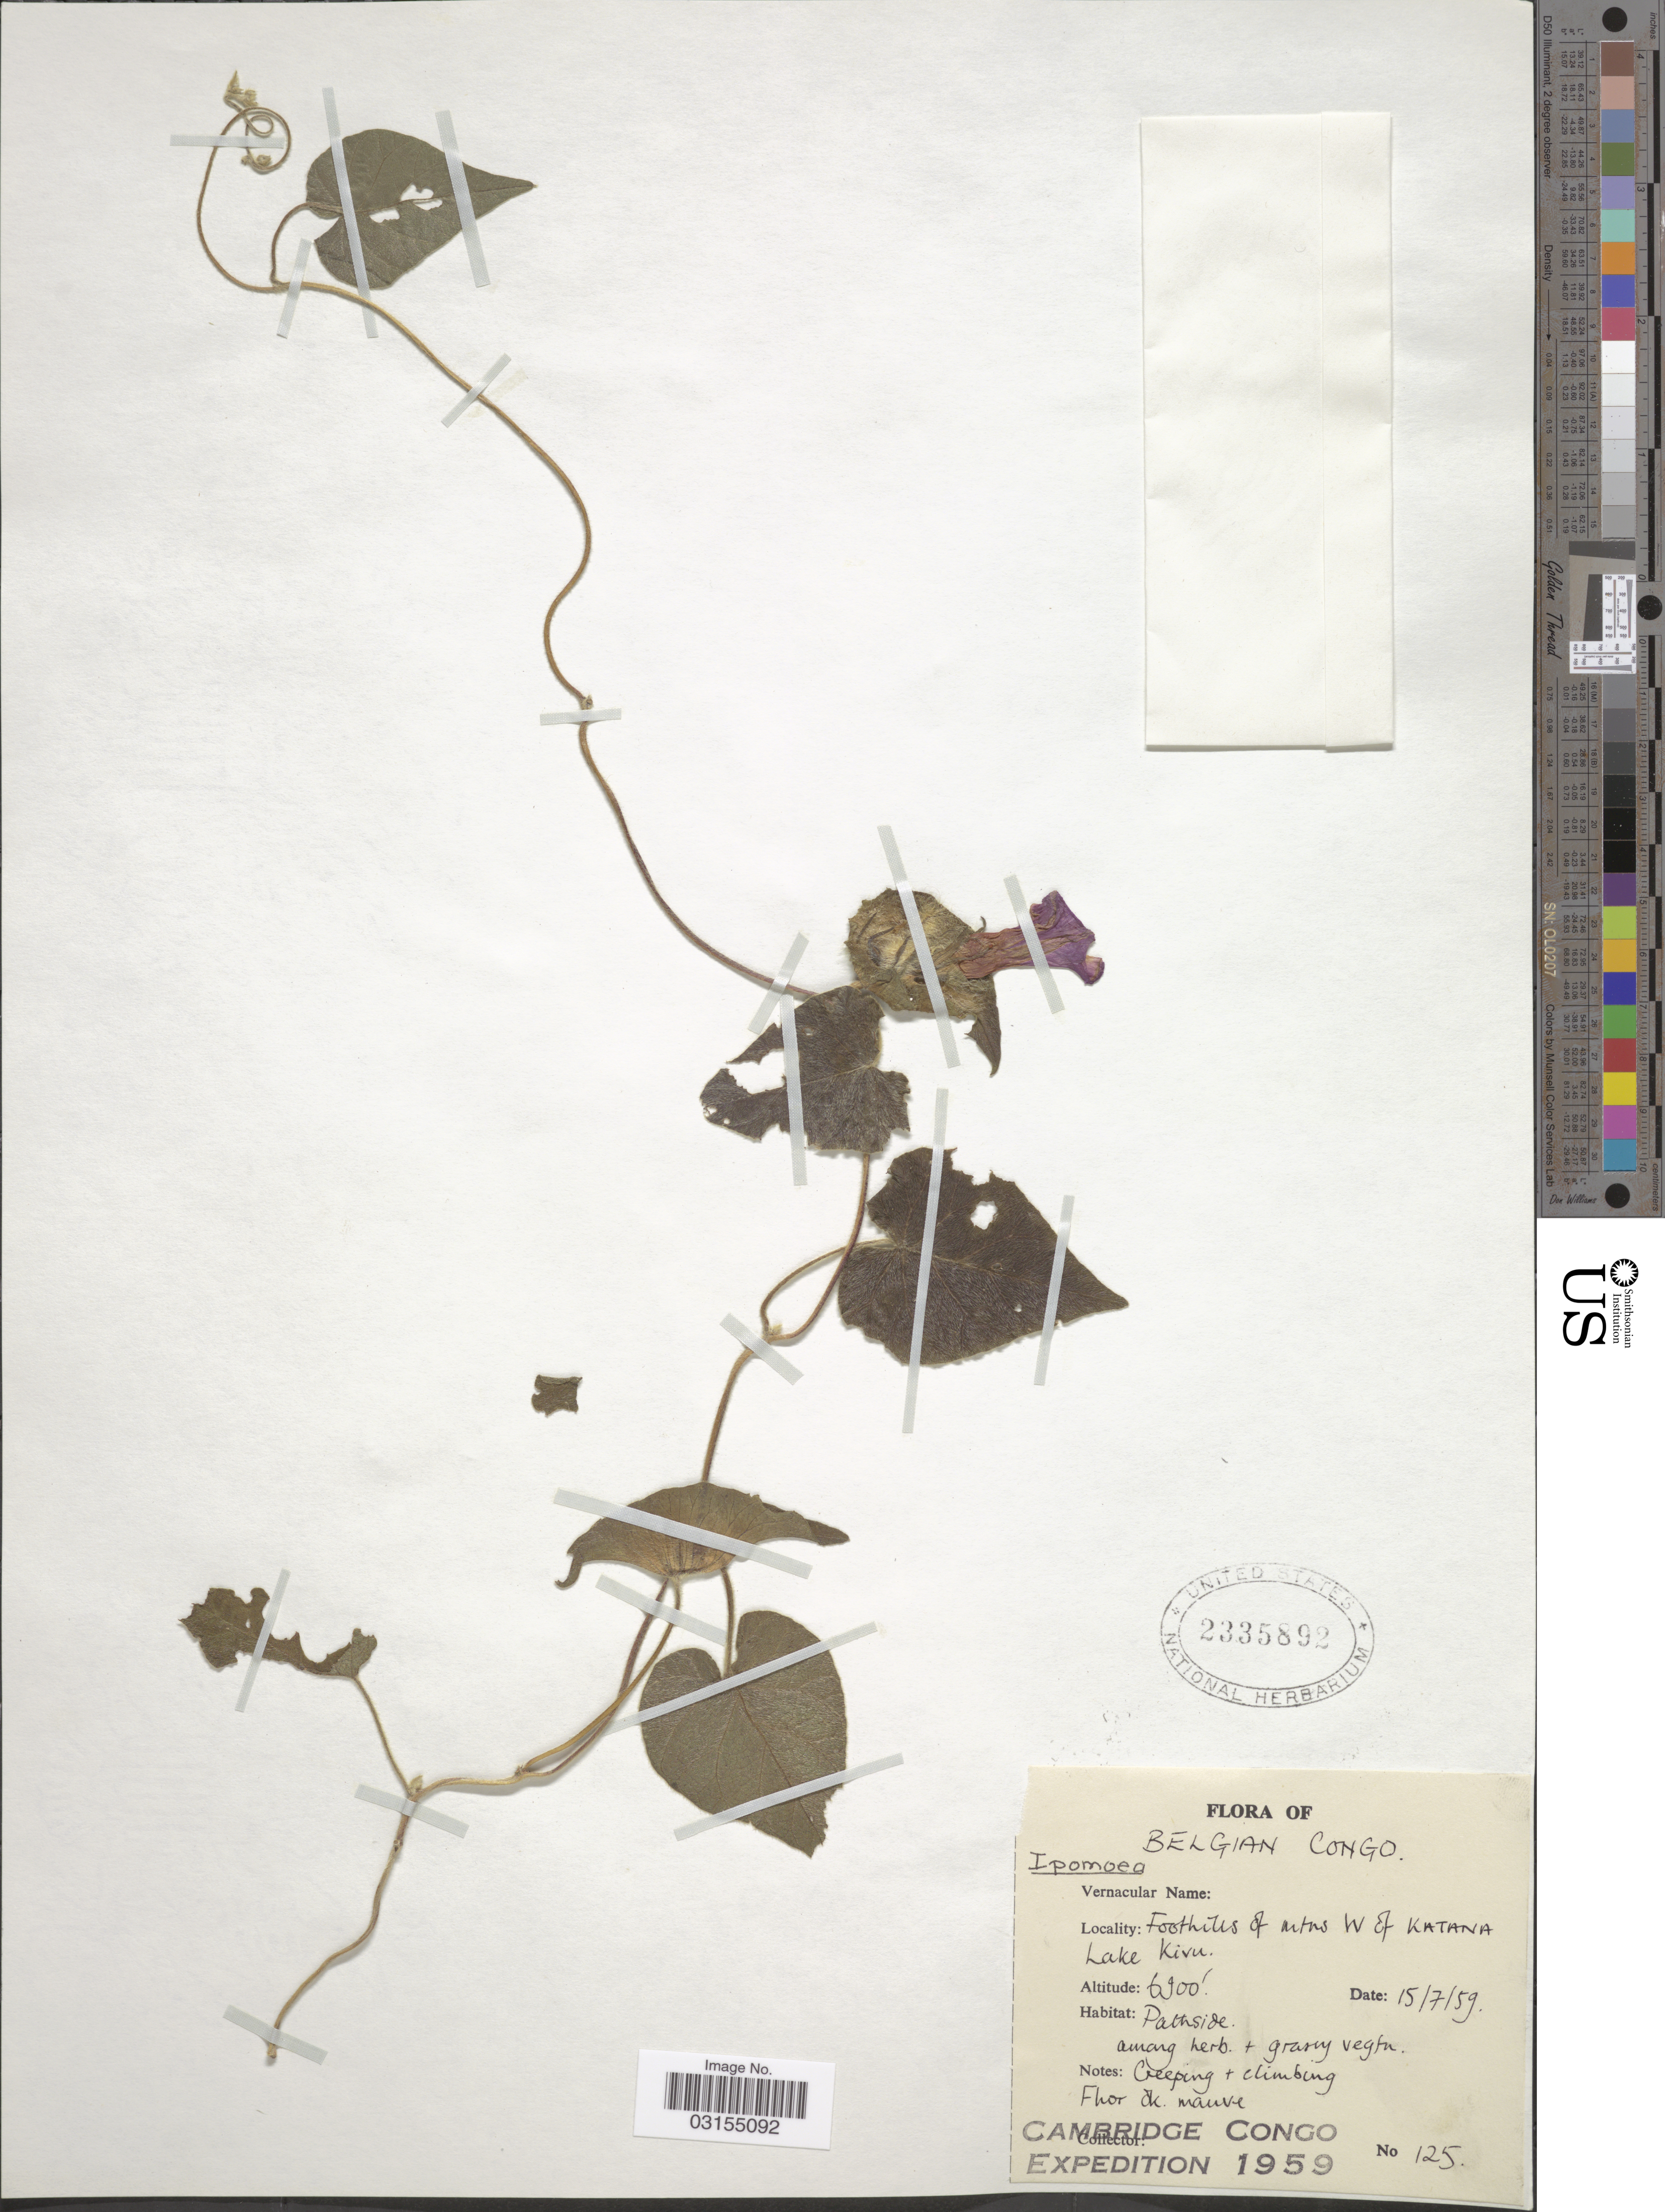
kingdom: Plantae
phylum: Tracheophyta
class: Magnoliopsida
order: Solanales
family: Convolvulaceae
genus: Ipomoea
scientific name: Ipomoea involucrata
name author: P. Beauv.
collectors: Cambridge Congo Expedition 1959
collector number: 125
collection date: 1959-07-15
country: Congo, Democratic Republic of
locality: Belgian Congo. Foothills of mtns W of Katana, Lake Kivu.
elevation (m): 2103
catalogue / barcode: US 2335892